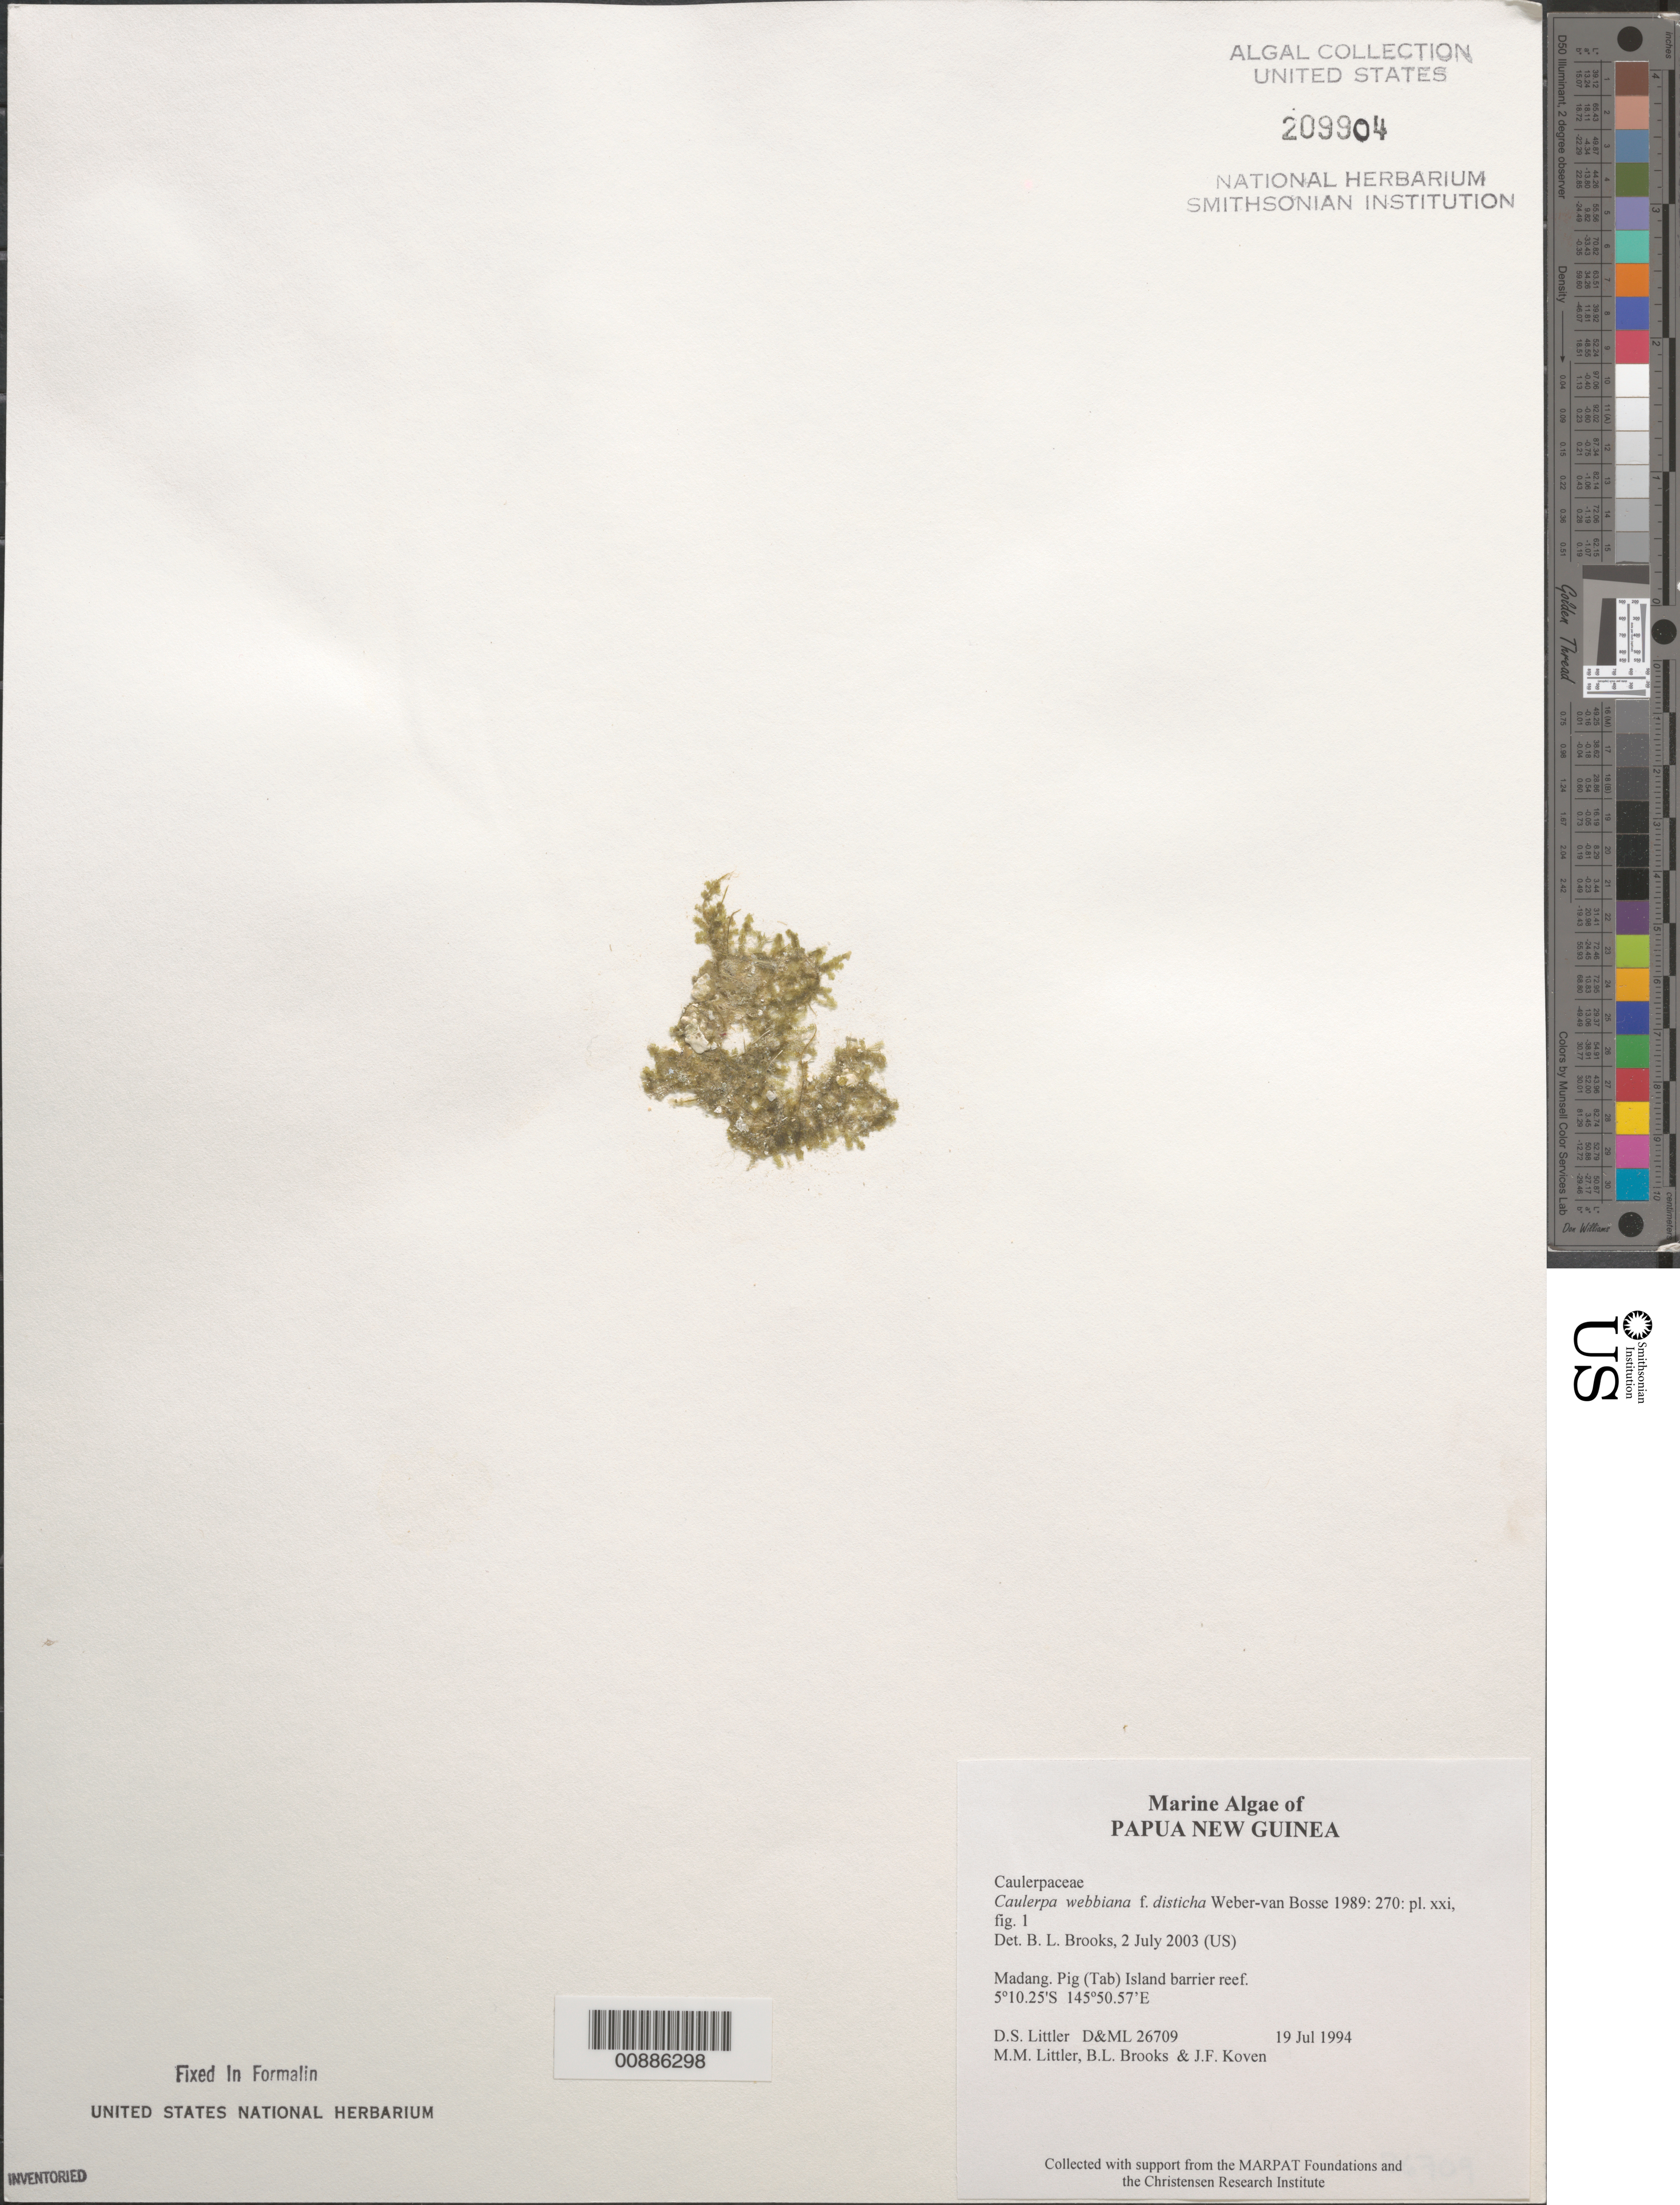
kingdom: Plantae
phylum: Chlorophyta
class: Ulvophyceae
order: Bryopsidales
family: Caulerpaceae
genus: Caulerpa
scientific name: Caulerpa webbiana f. disticha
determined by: Brooks, B. L., (BOT), Smithsonian Institution - National Museum of Natural History (UNITED STATES)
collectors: D. S. Littler, M. M. Littler, B. Brooks & J. Koven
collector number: D&ML 26709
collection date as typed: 19 Jul 1994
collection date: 1994-07-19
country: Papua New Guinea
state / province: Madang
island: Pig [Tab]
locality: Island barrier reef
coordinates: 5 10.25'S, 145 50.57'E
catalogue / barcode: US 209904